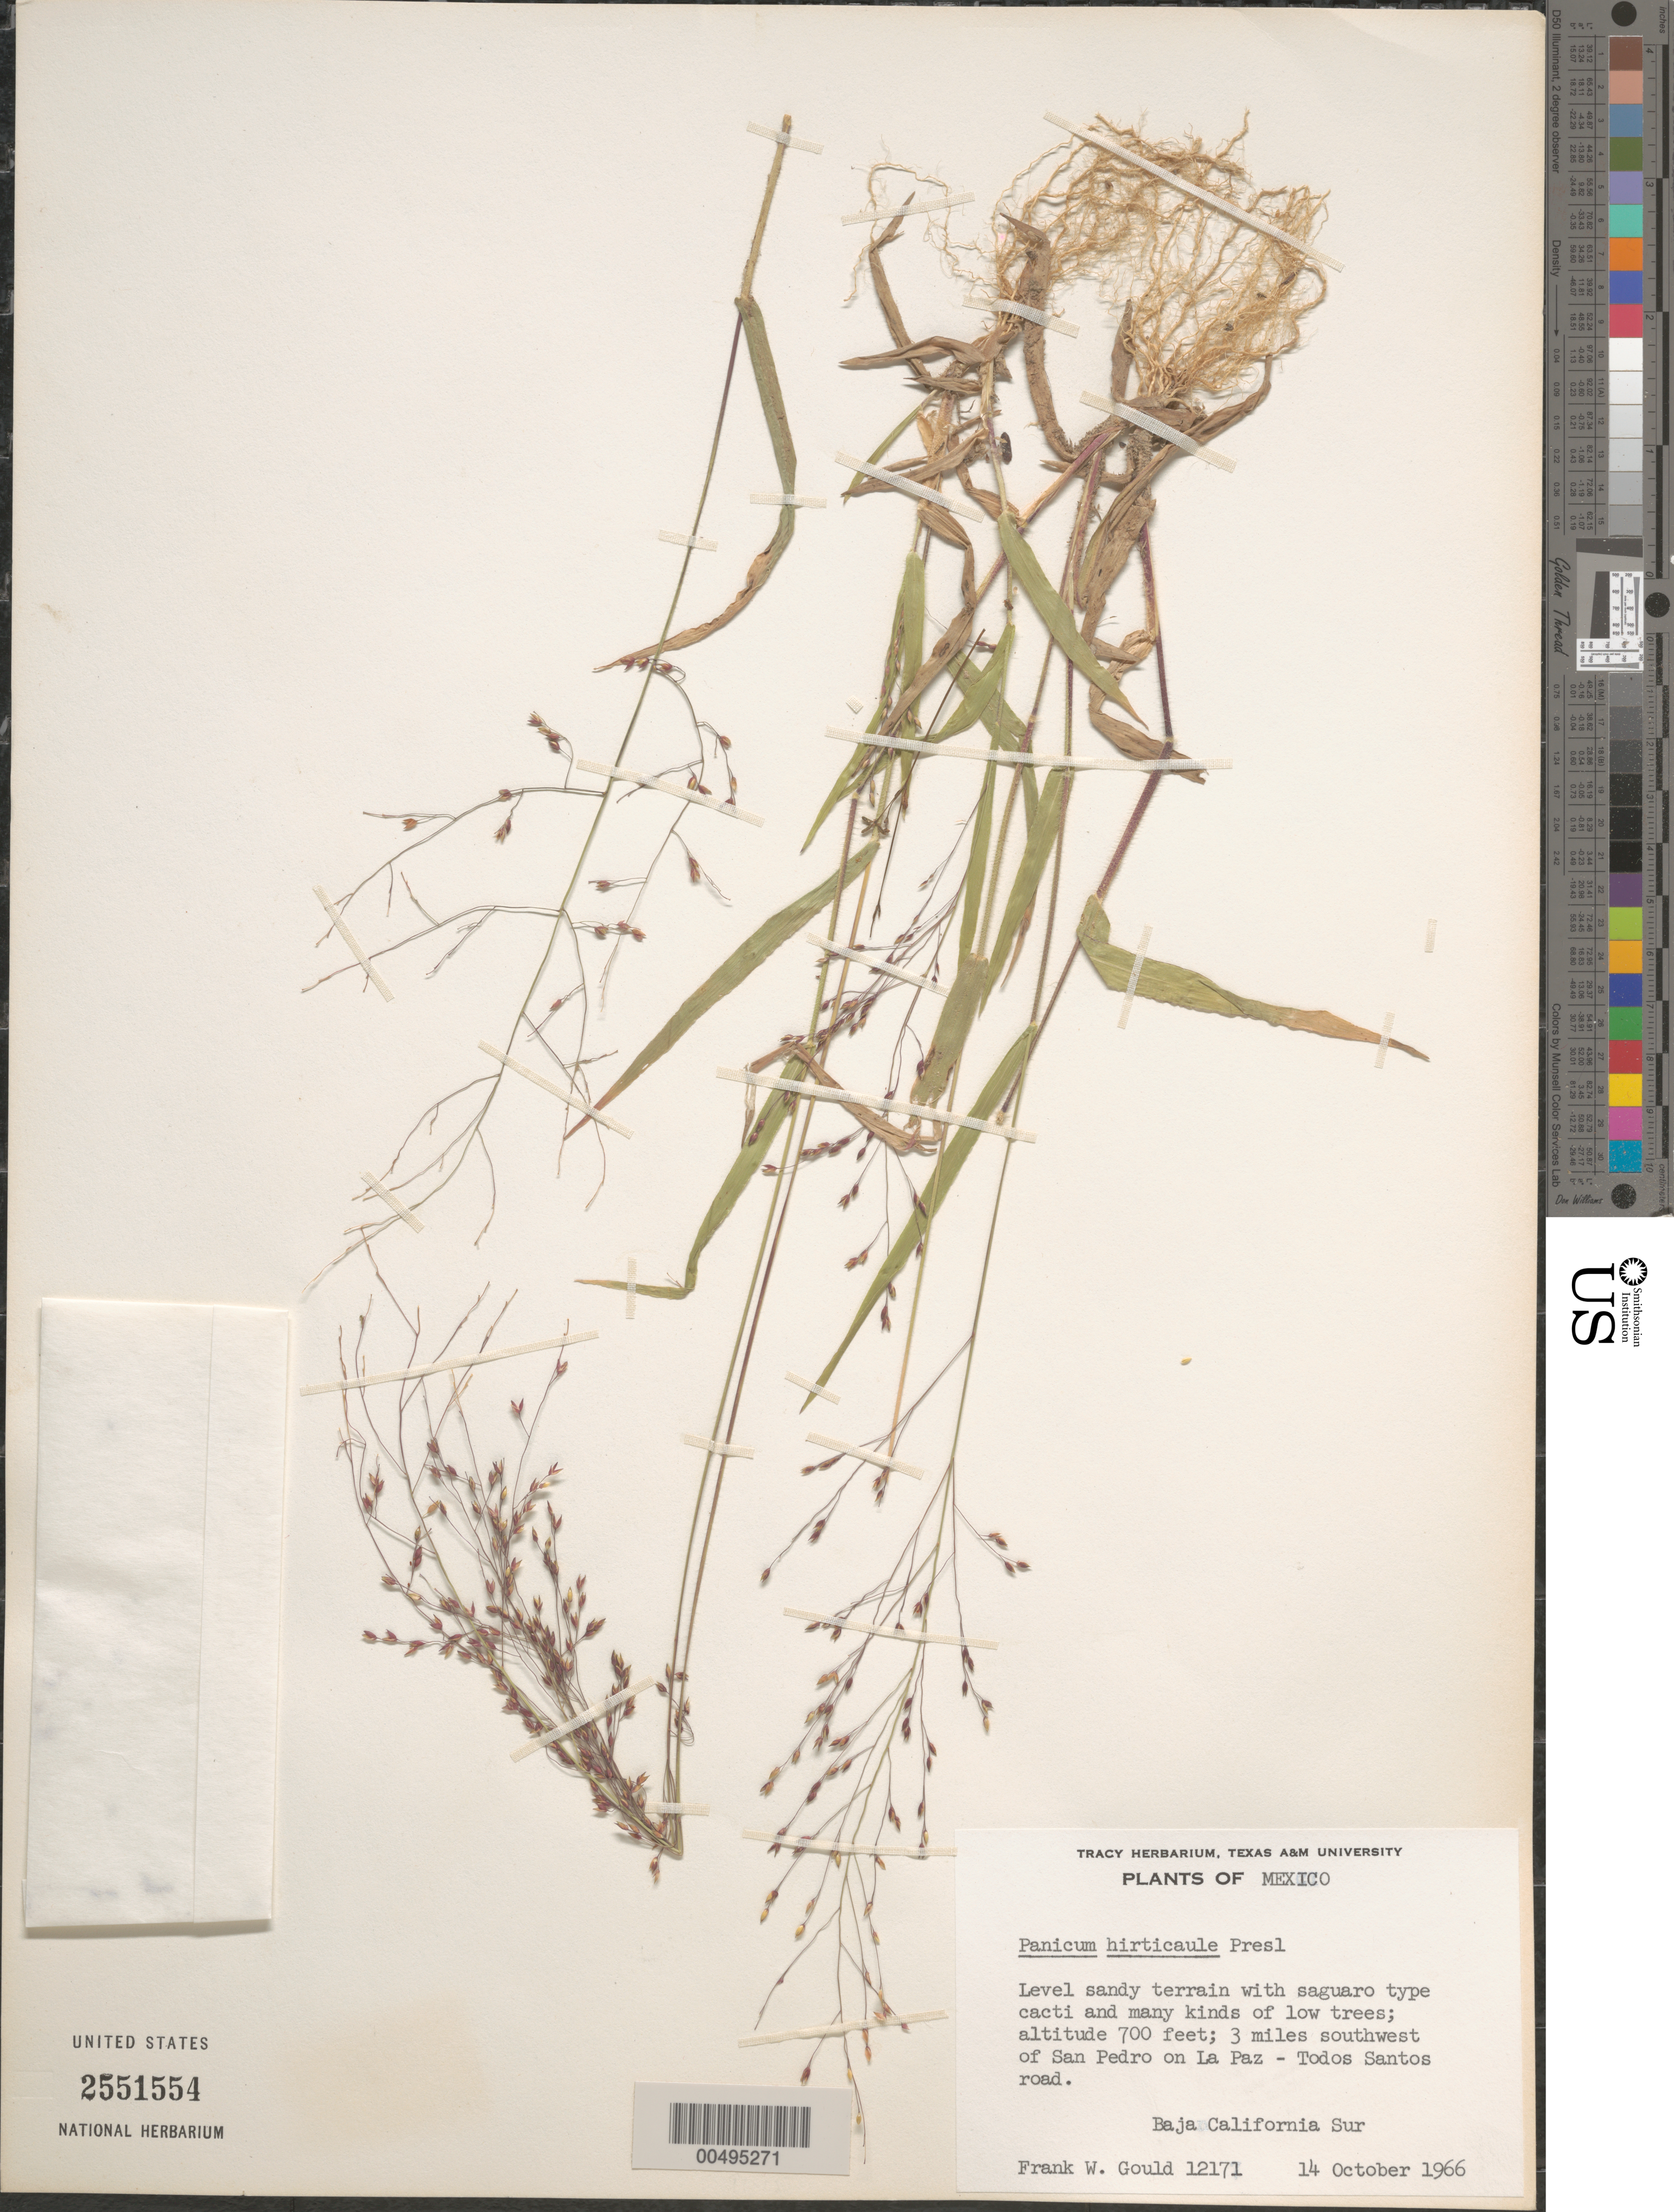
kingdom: Plantae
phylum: Tracheophyta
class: Liliopsida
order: Poales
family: Poaceae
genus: Panicum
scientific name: Panicum hirticaule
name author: J. Presl in C. Presl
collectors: F. W. Gould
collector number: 12171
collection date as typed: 14 Oct 1966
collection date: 1966-10-14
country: Mexico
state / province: Baja California Sur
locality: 3 mi SW of San Pedro on La Paz - Todos Santos Rd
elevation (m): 213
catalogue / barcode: US 2551554